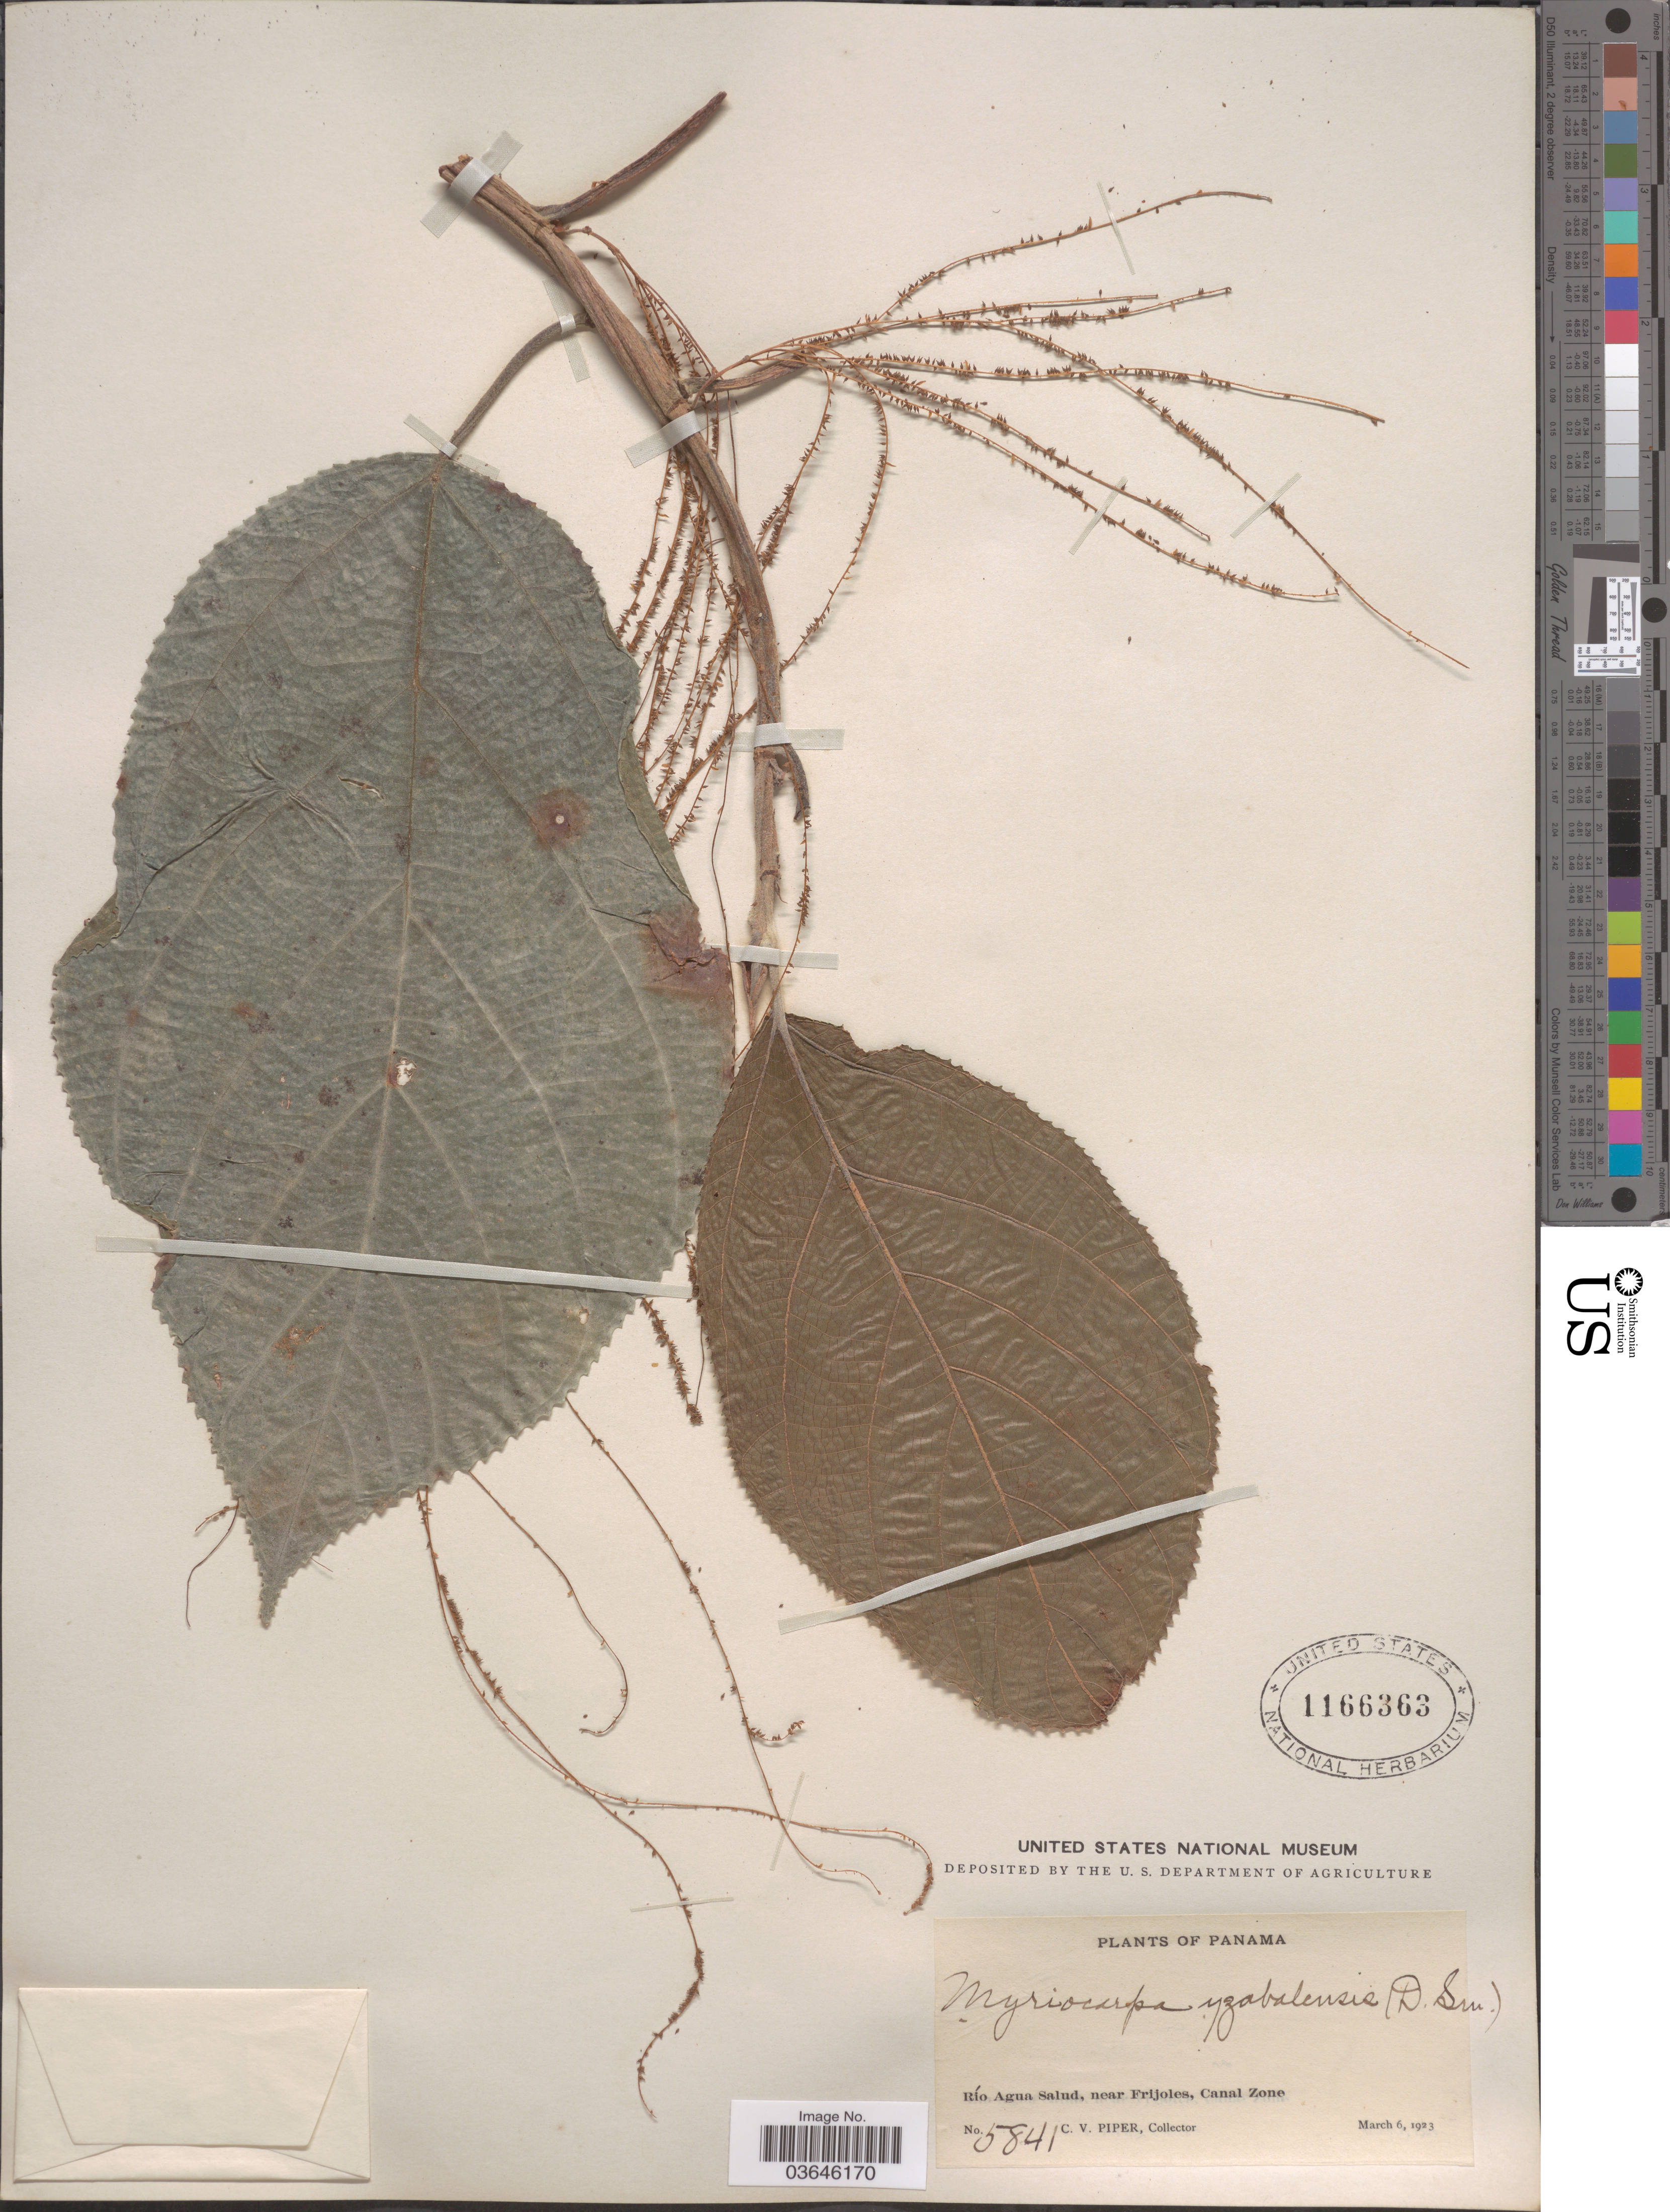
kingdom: Plantae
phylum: Tracheophyta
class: Magnoliopsida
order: Rosales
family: Urticaceae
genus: Myriocarpa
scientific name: Myriocarpa yzabalensis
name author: (Donn. Sm.) Killip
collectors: C. V. Piper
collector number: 5841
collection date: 1923-03-06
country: Panama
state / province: Colón / Panamá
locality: Río Agua Salud, near Frijoles, Canal Zone.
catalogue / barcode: US 1166363